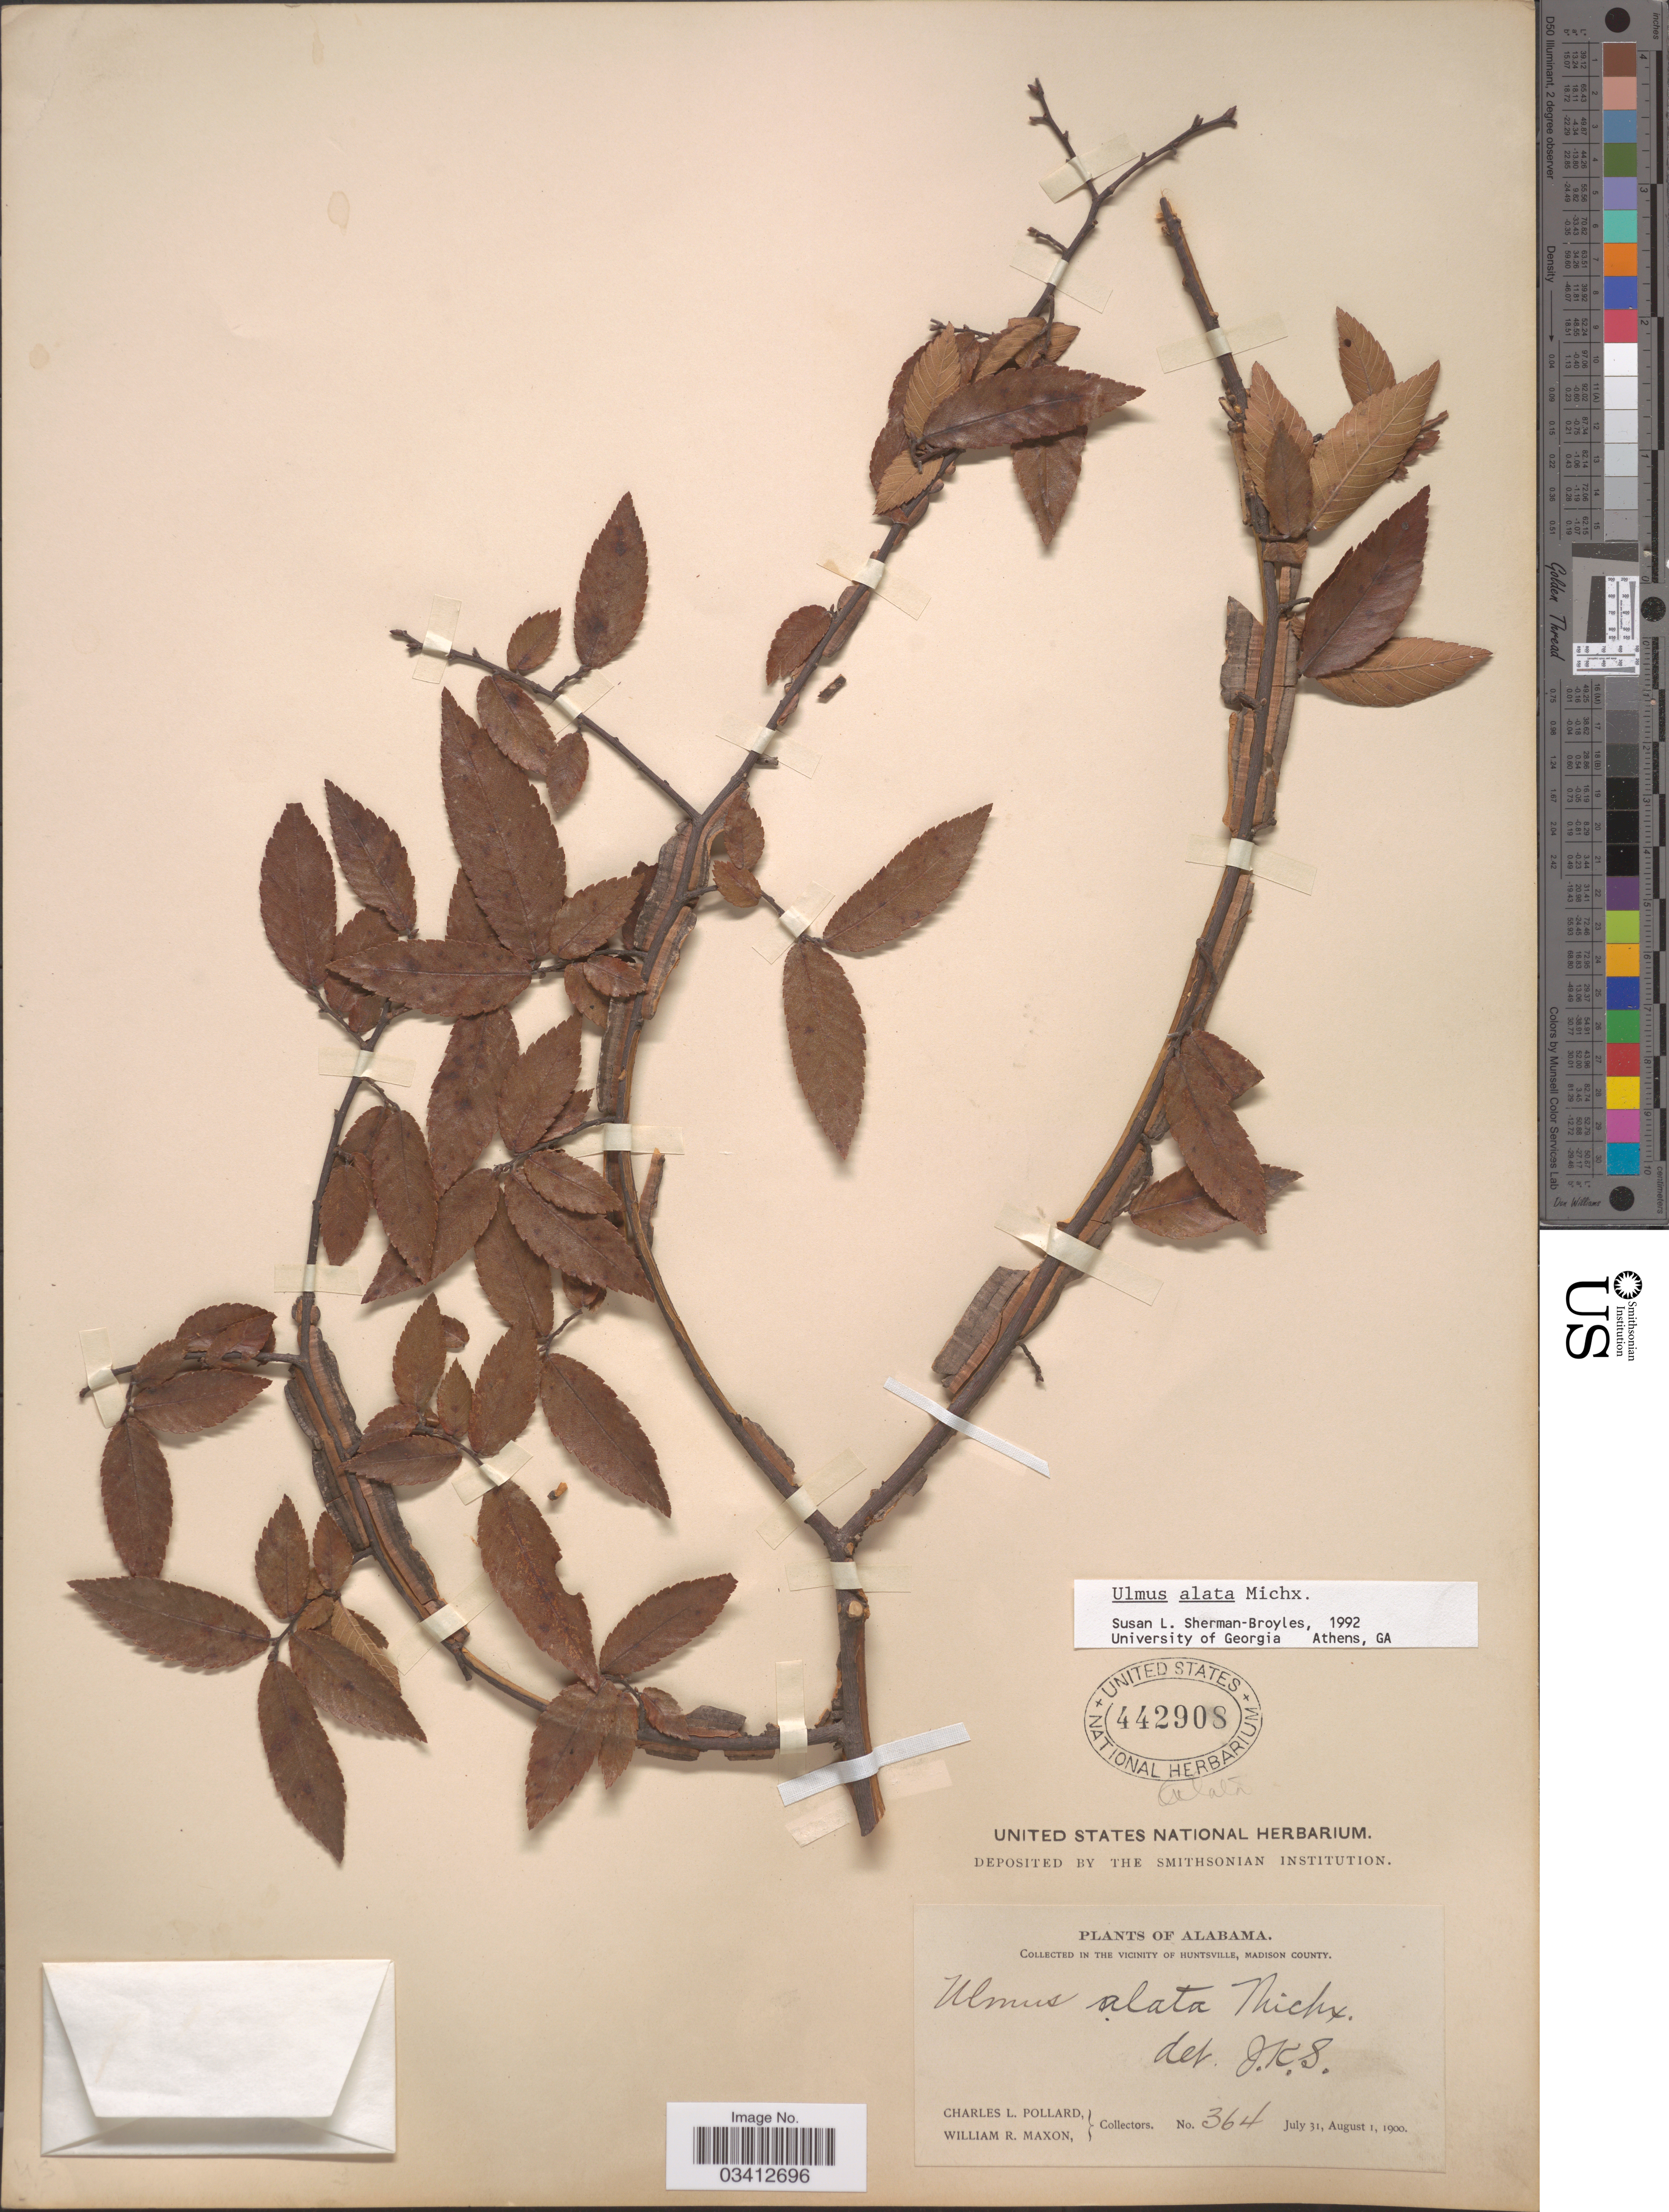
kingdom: Plantae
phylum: Tracheophyta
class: Magnoliopsida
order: Rosales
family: Ulmaceae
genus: Ulmus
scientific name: Ulmus alata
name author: Michx.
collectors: C. L. Pollard & W. R. Maxon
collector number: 364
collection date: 1900-07-31/1900-08-01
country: United States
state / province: Alabama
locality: In the Vicinity of Huntsville, Madison County.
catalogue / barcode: US 442908